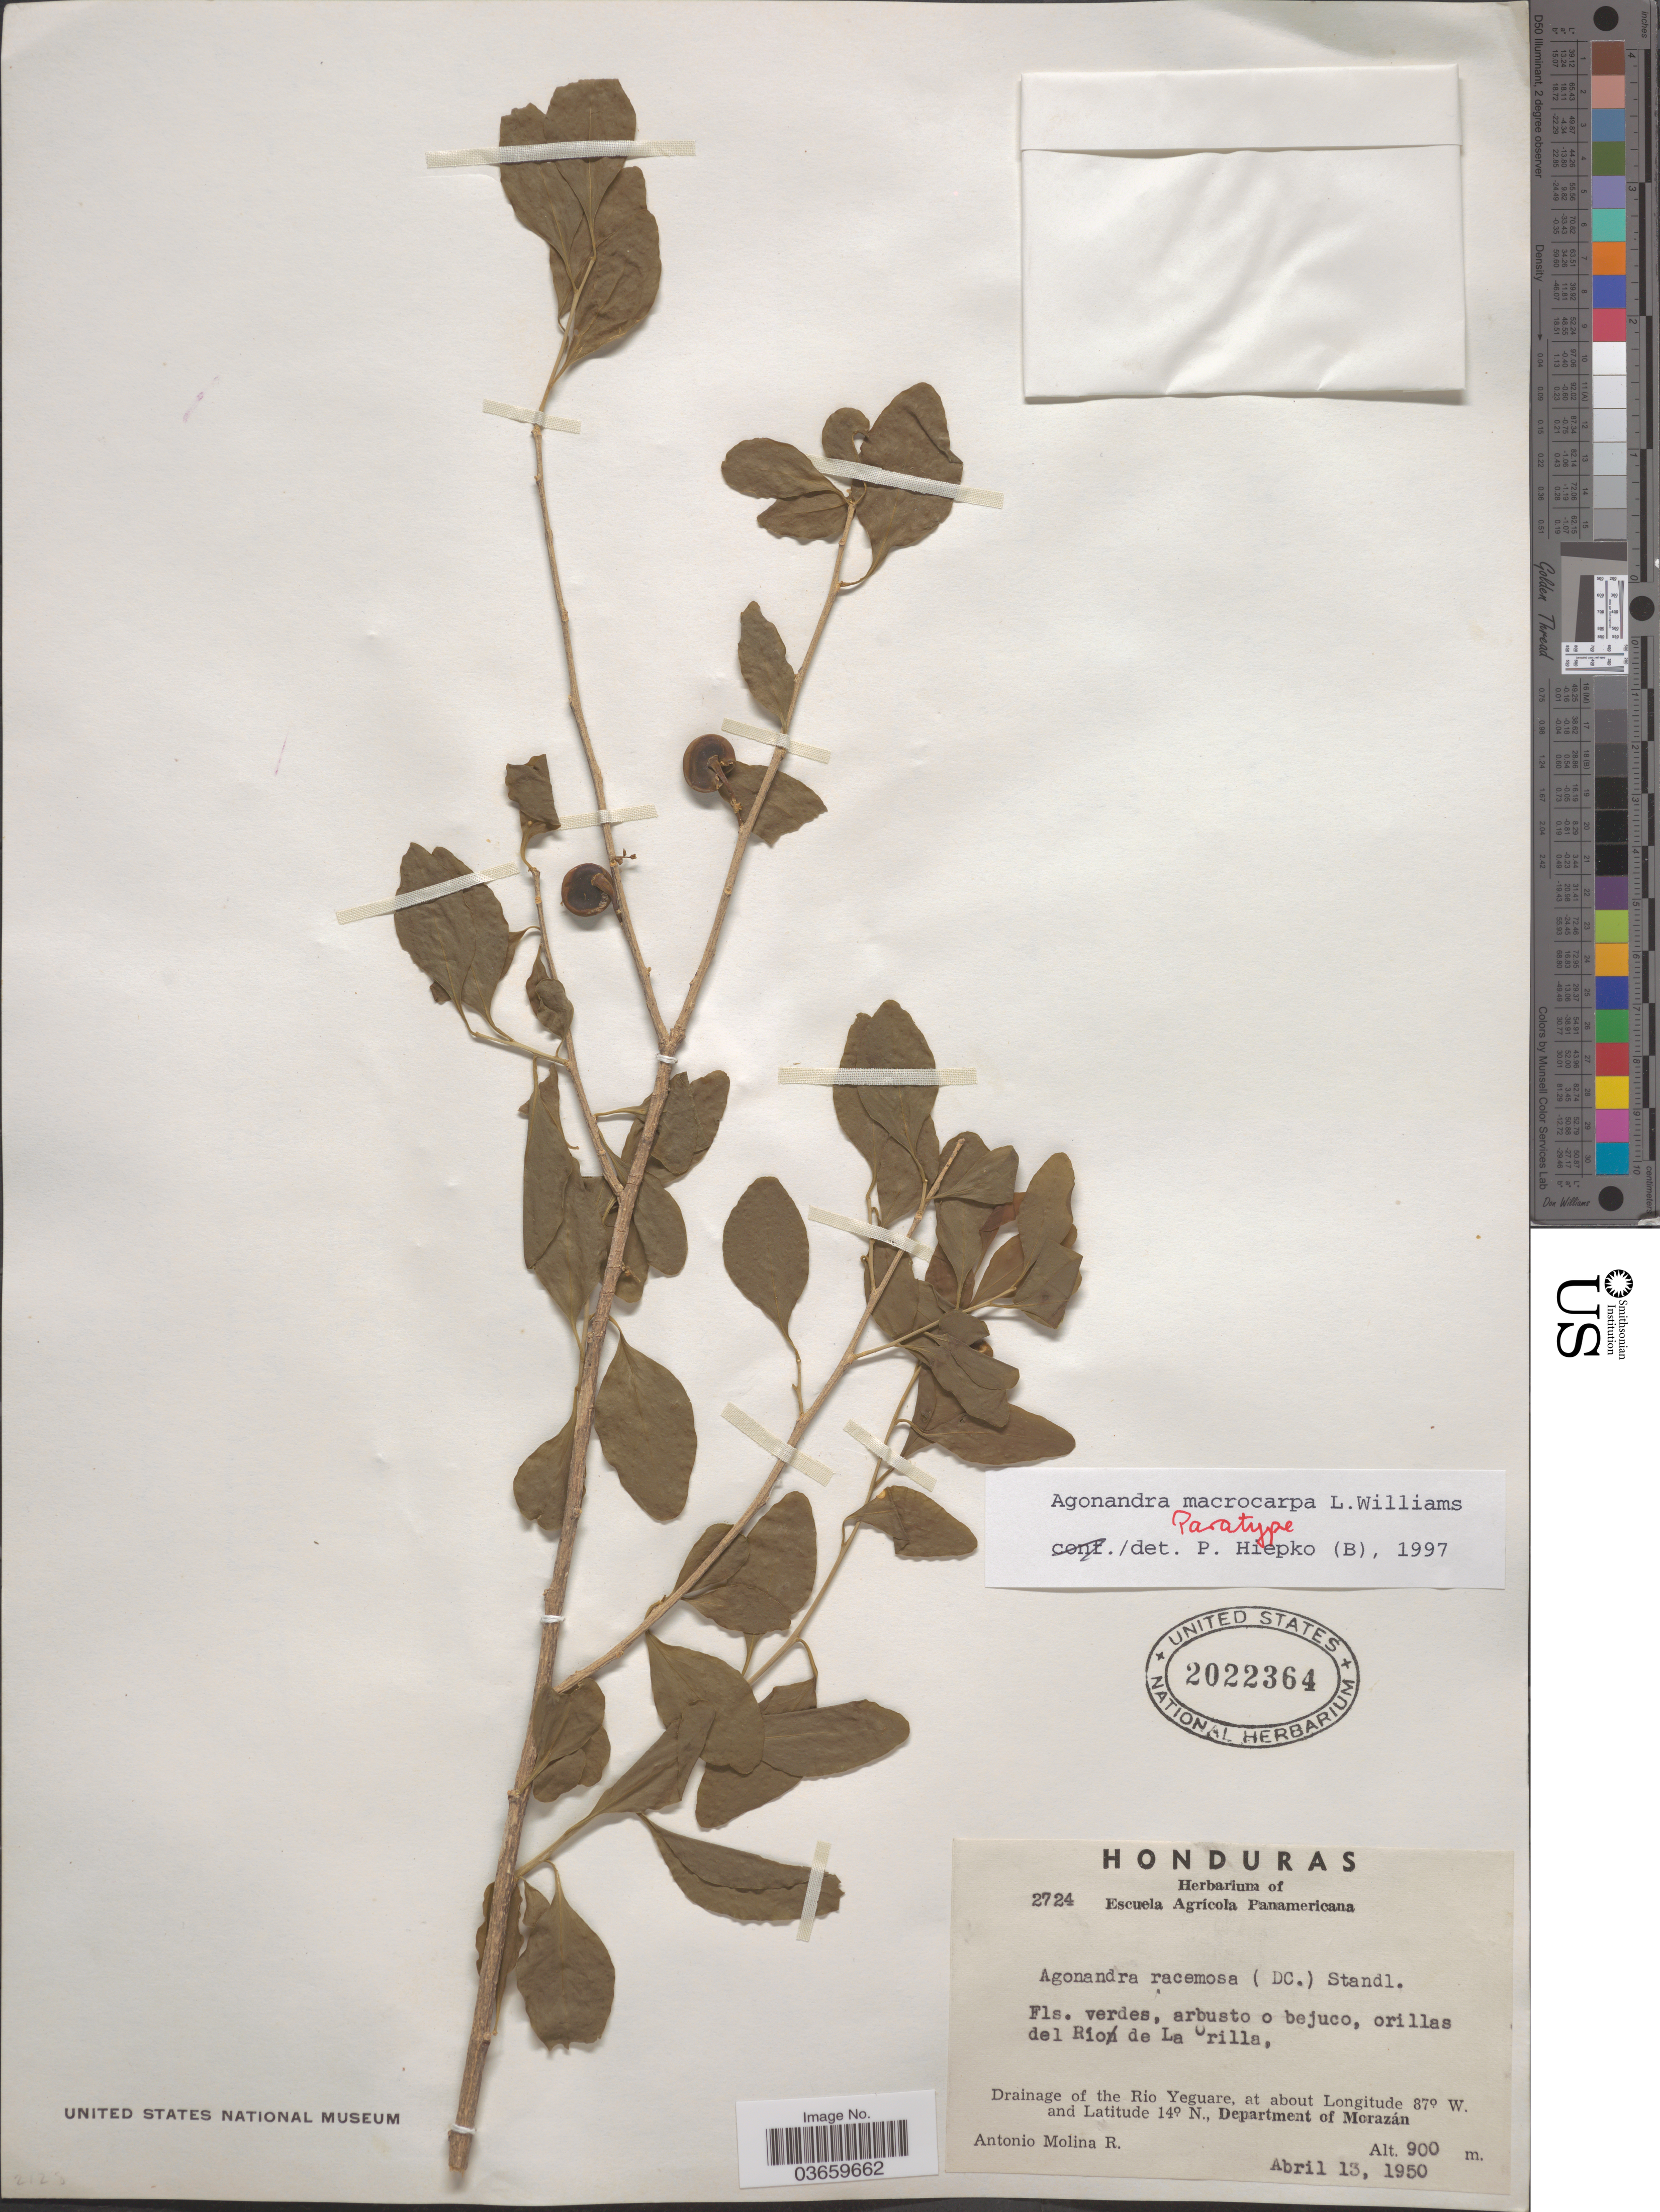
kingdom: Plantae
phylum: Tracheophyta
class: Magnoliopsida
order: Santalales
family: Opiliaceae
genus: Agonandra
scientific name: Agonandra macrocarpa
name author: L.O. Williams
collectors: A. Molina R.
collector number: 2724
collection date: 1950-04-13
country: Honduras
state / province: Fco. Morazán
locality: Orillas del Rio de La Orilla. Drainage of the Rio Yeguare, Department of Morazán.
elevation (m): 900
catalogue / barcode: US 2022364